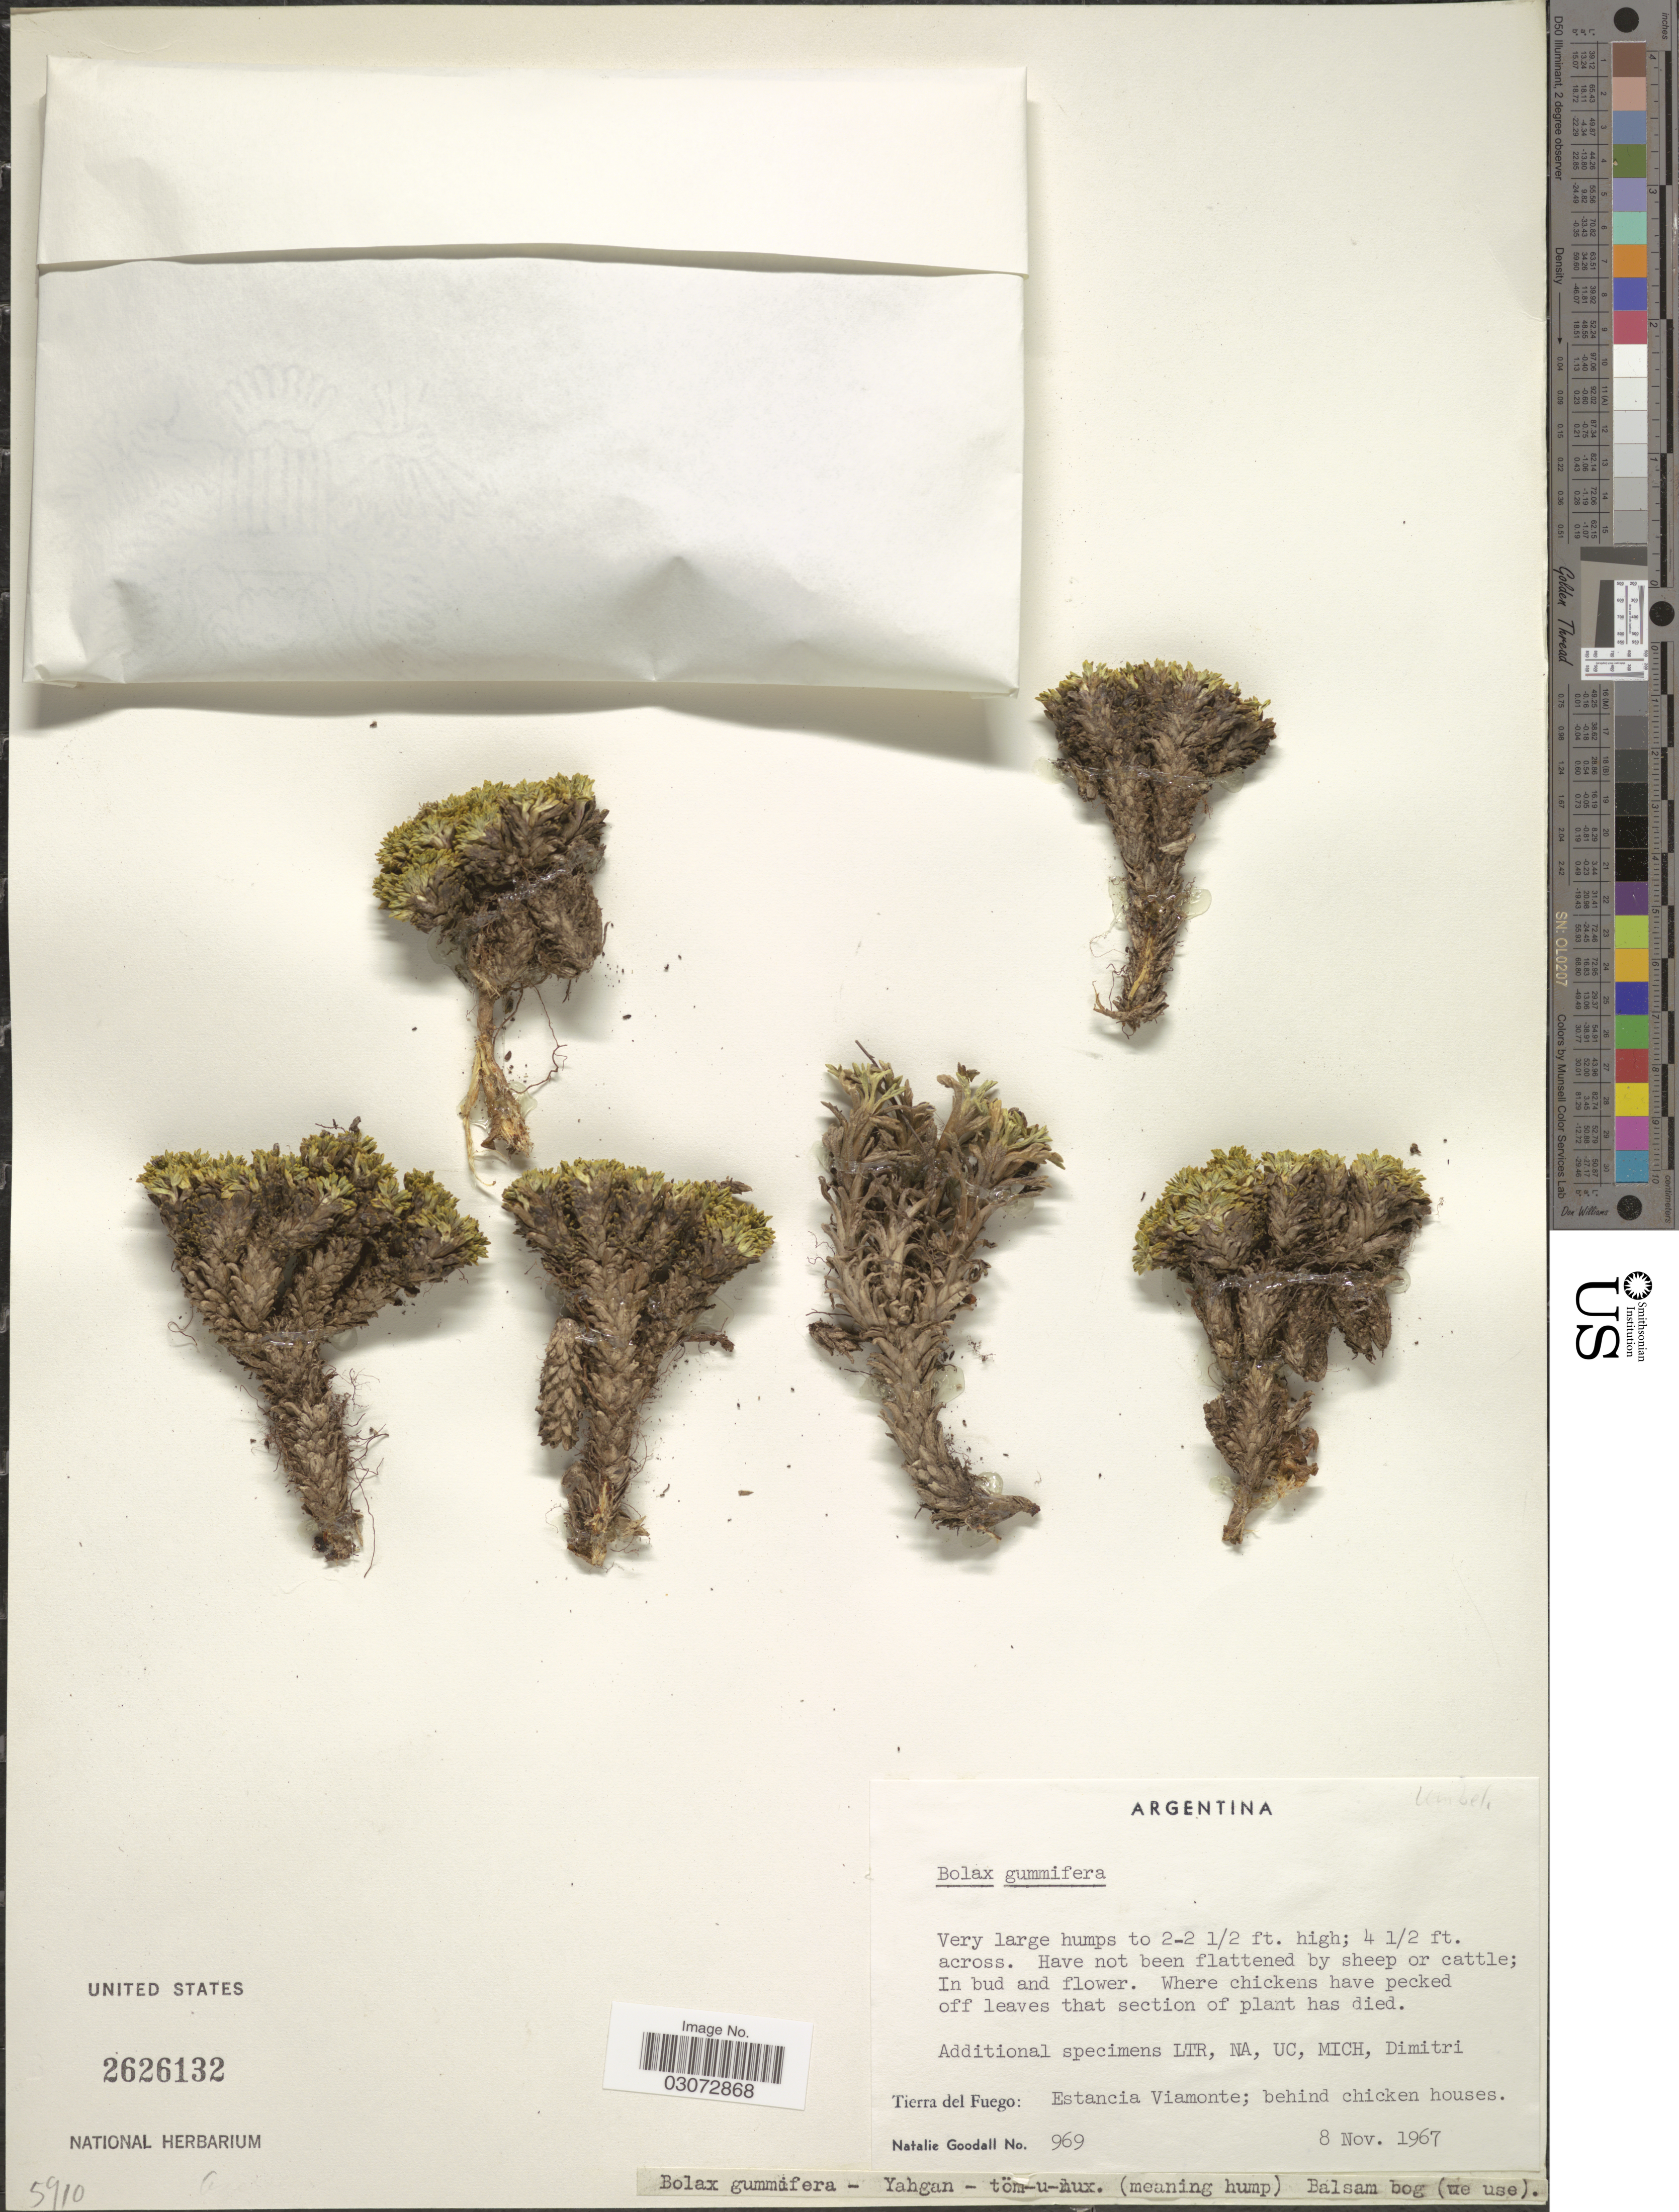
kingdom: Plantae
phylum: Tracheophyta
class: Magnoliopsida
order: Apiales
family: Apiaceae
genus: Bolax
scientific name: Bolax gummifera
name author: (Lam.) Spreng.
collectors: N. Goodall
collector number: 969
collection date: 1967-11-08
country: Argentina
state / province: Tierra del Fuego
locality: Estancia Viamonte; behind chicken house.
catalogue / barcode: US 2626132